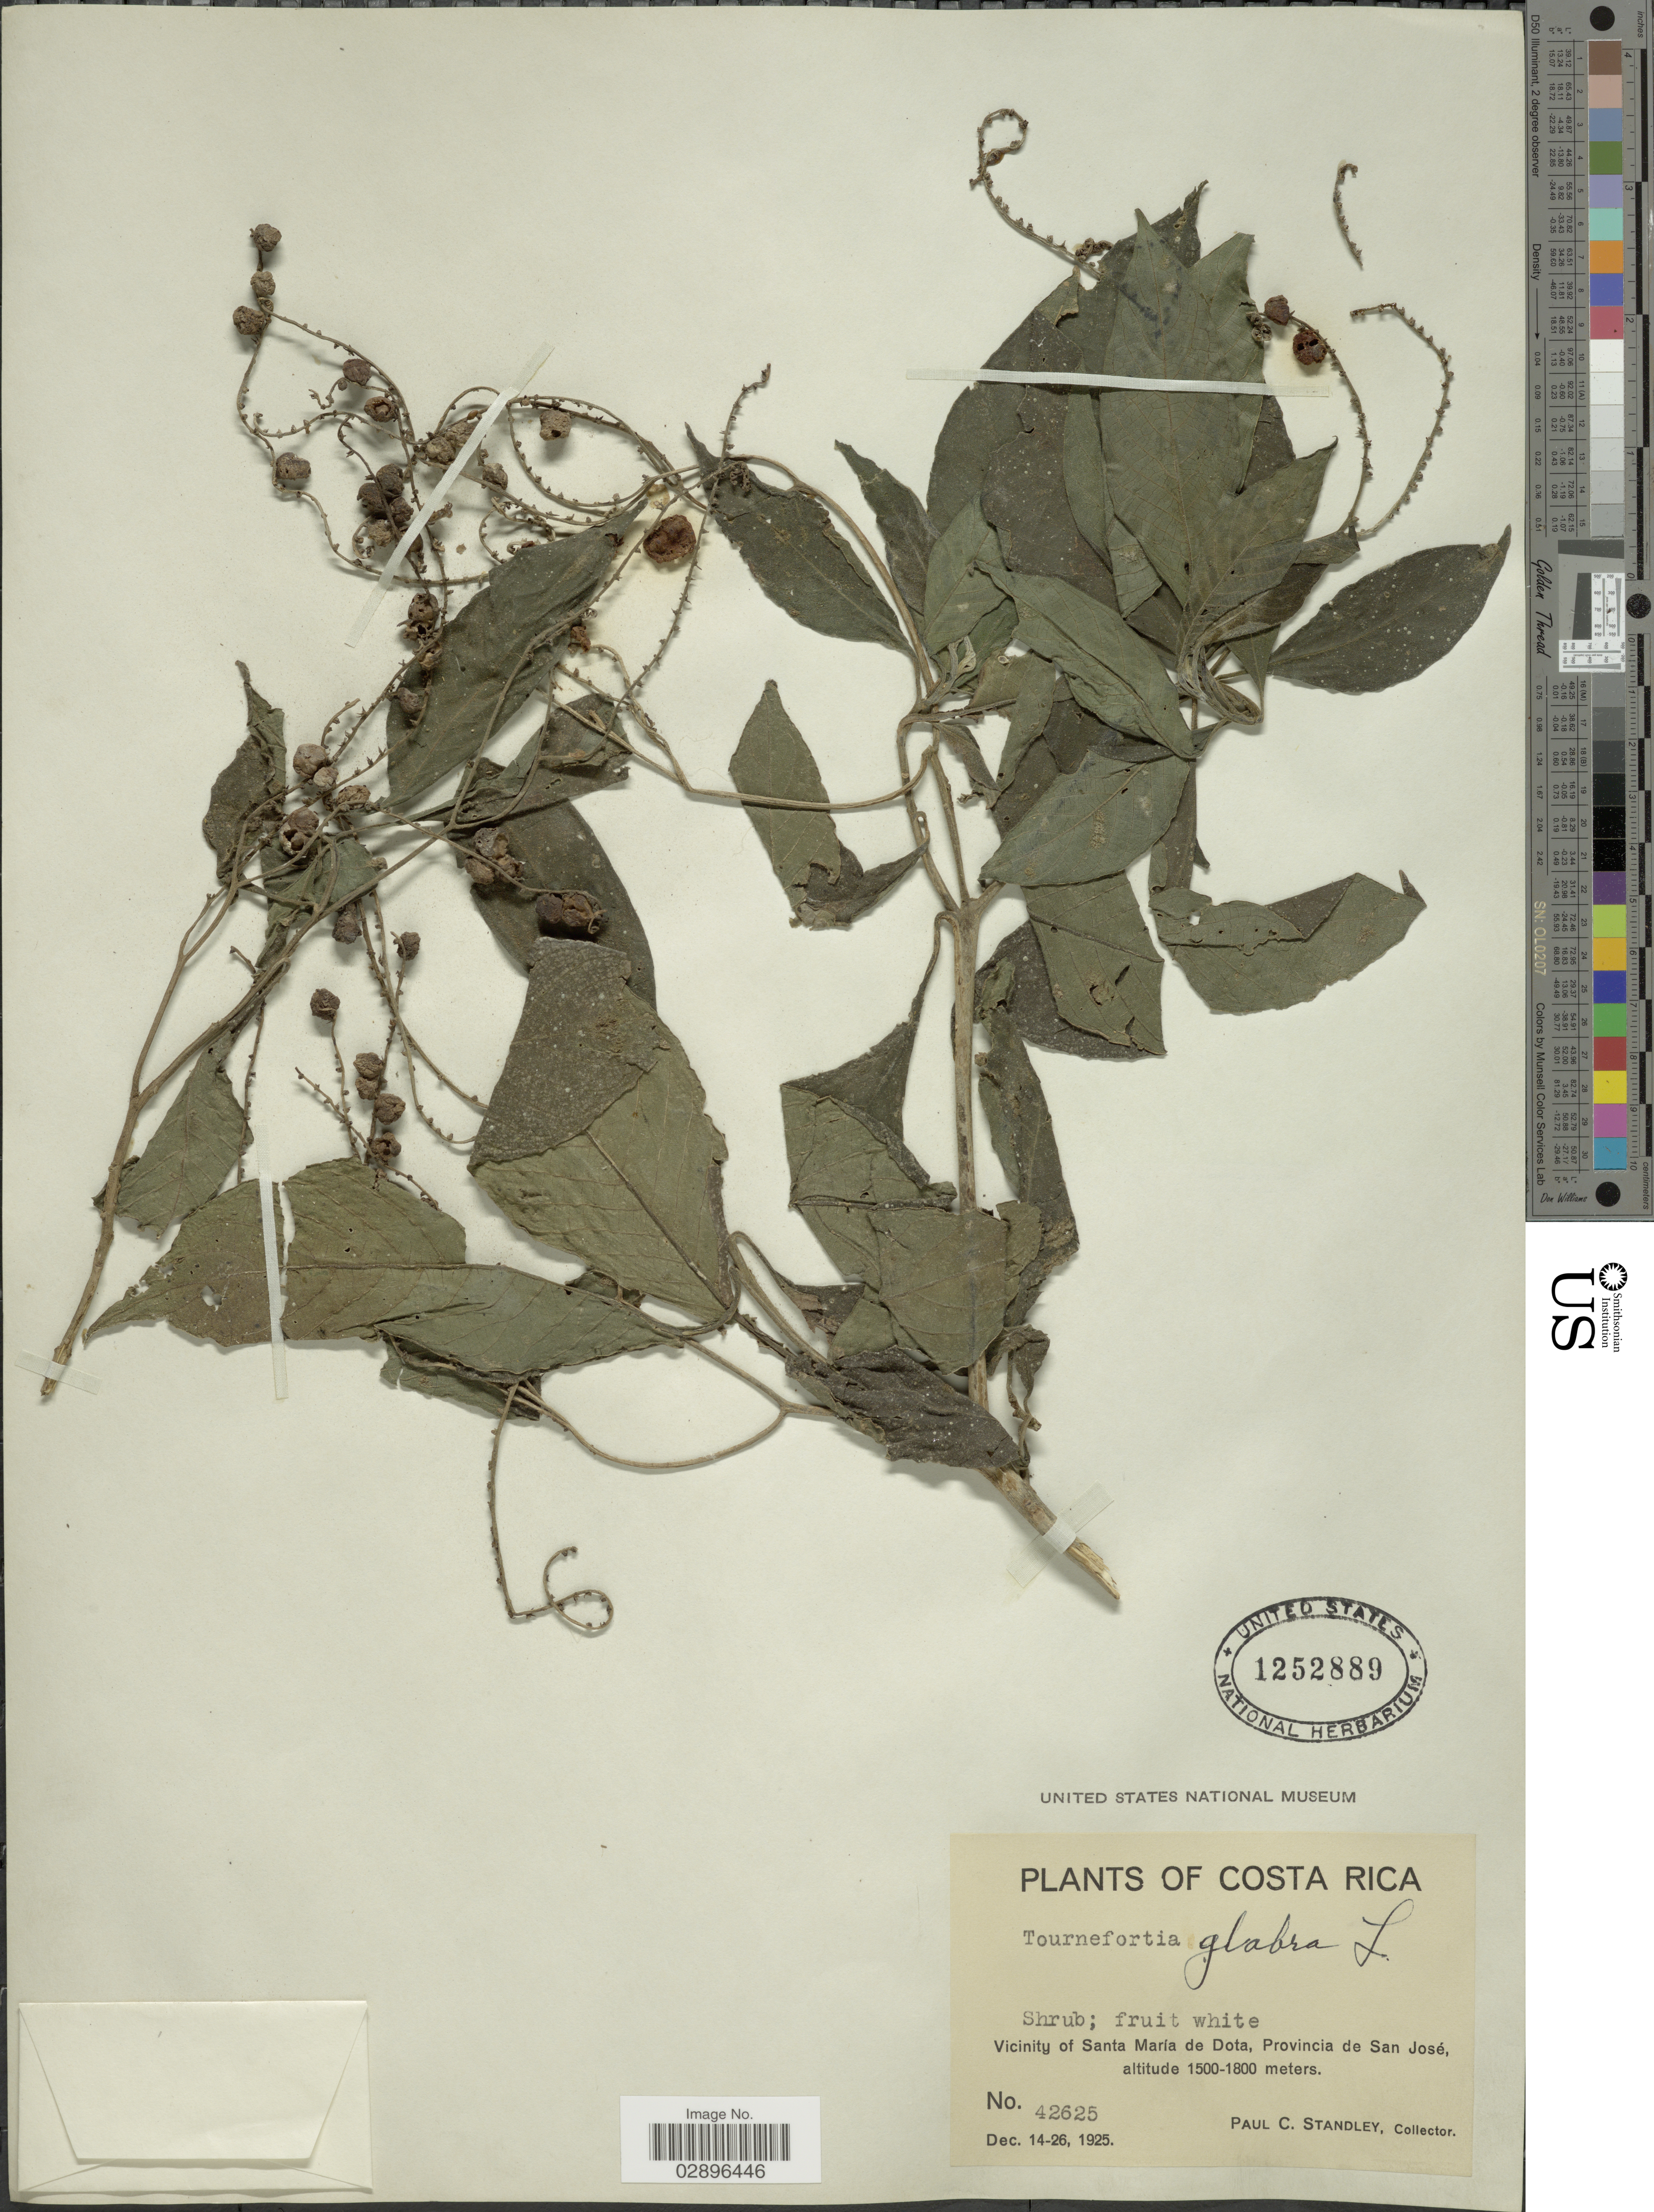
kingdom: Plantae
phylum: Tracheophyta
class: Magnoliopsida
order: Boraginales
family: Heliotropiaceae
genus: Tournefortia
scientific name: Tournefortia glabra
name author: L.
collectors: P. C. Standley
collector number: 42625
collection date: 1925-12-14/1925-12-26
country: Costa Rica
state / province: San José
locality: Vicinity of Santa María de Dota, Provincia de San José.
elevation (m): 1500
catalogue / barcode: US 1252889